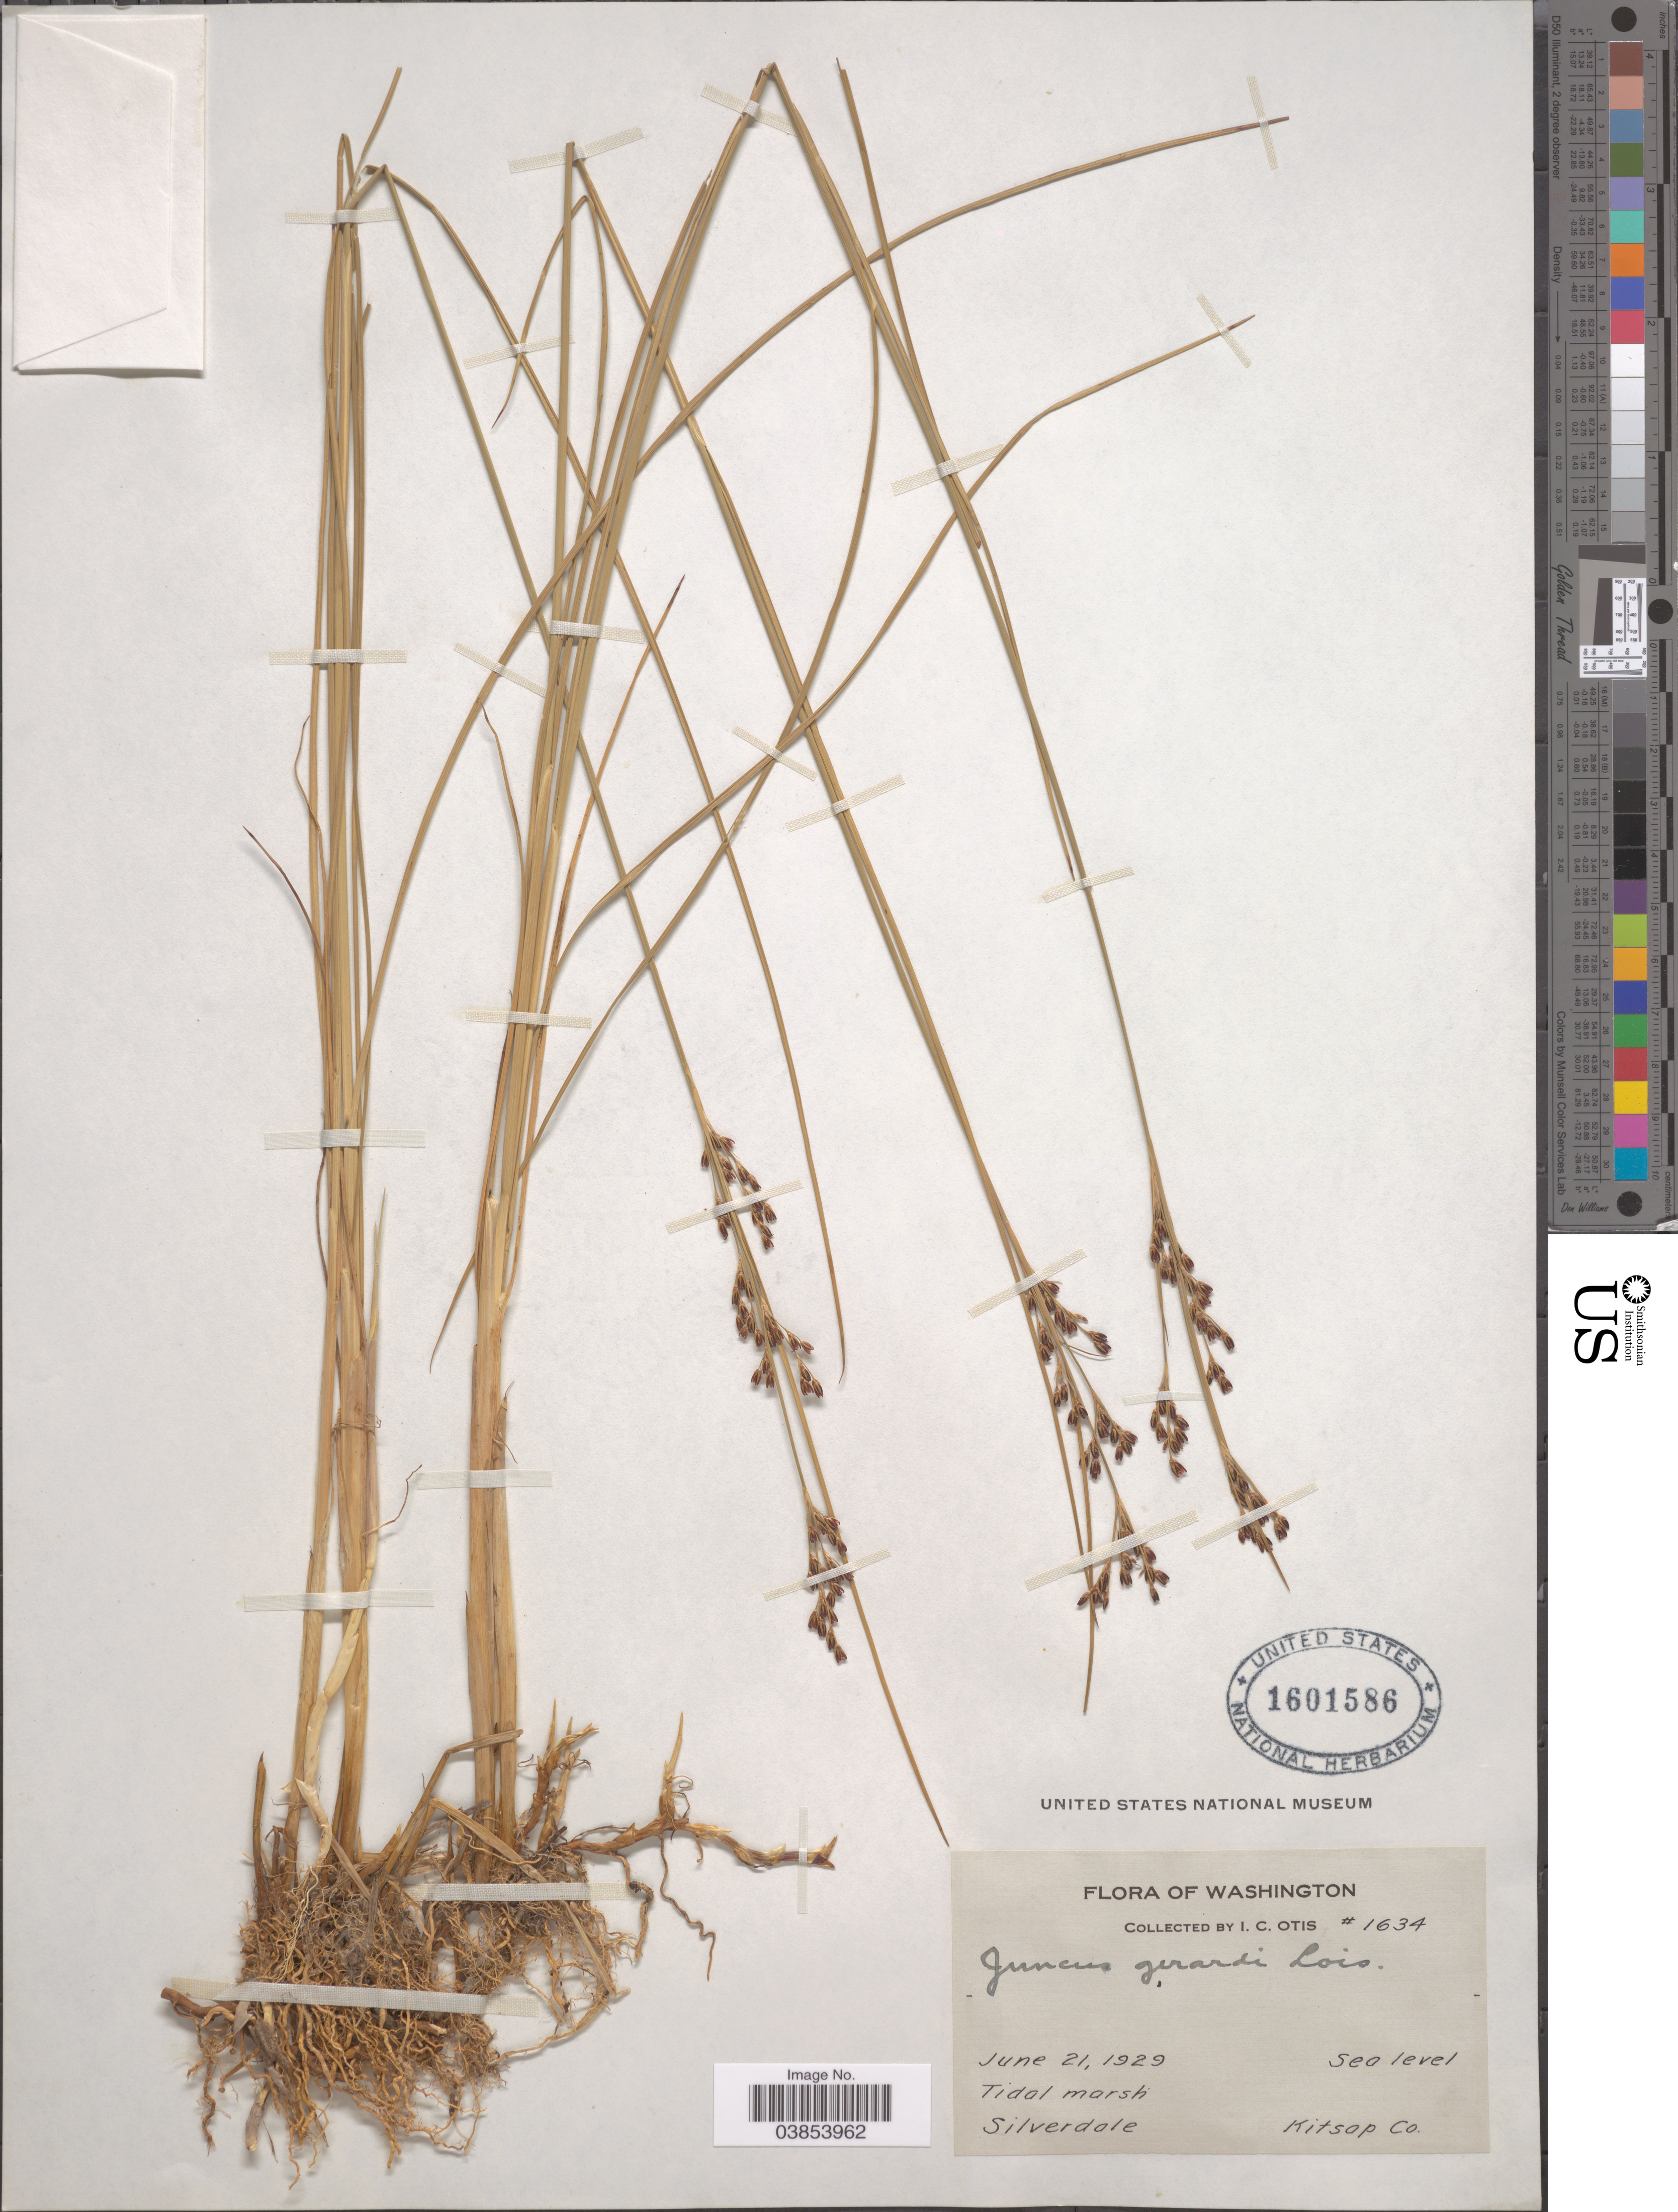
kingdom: Plantae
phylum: Tracheophyta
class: Liliopsida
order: Poales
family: Juncaceae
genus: Juncus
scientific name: Juncus gerardi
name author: Loisel.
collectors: I. C. Otis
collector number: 1634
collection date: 1929-06-21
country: United States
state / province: Washington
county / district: Kitsap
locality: Silverdale, Kitsap Co.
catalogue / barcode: US 1601586